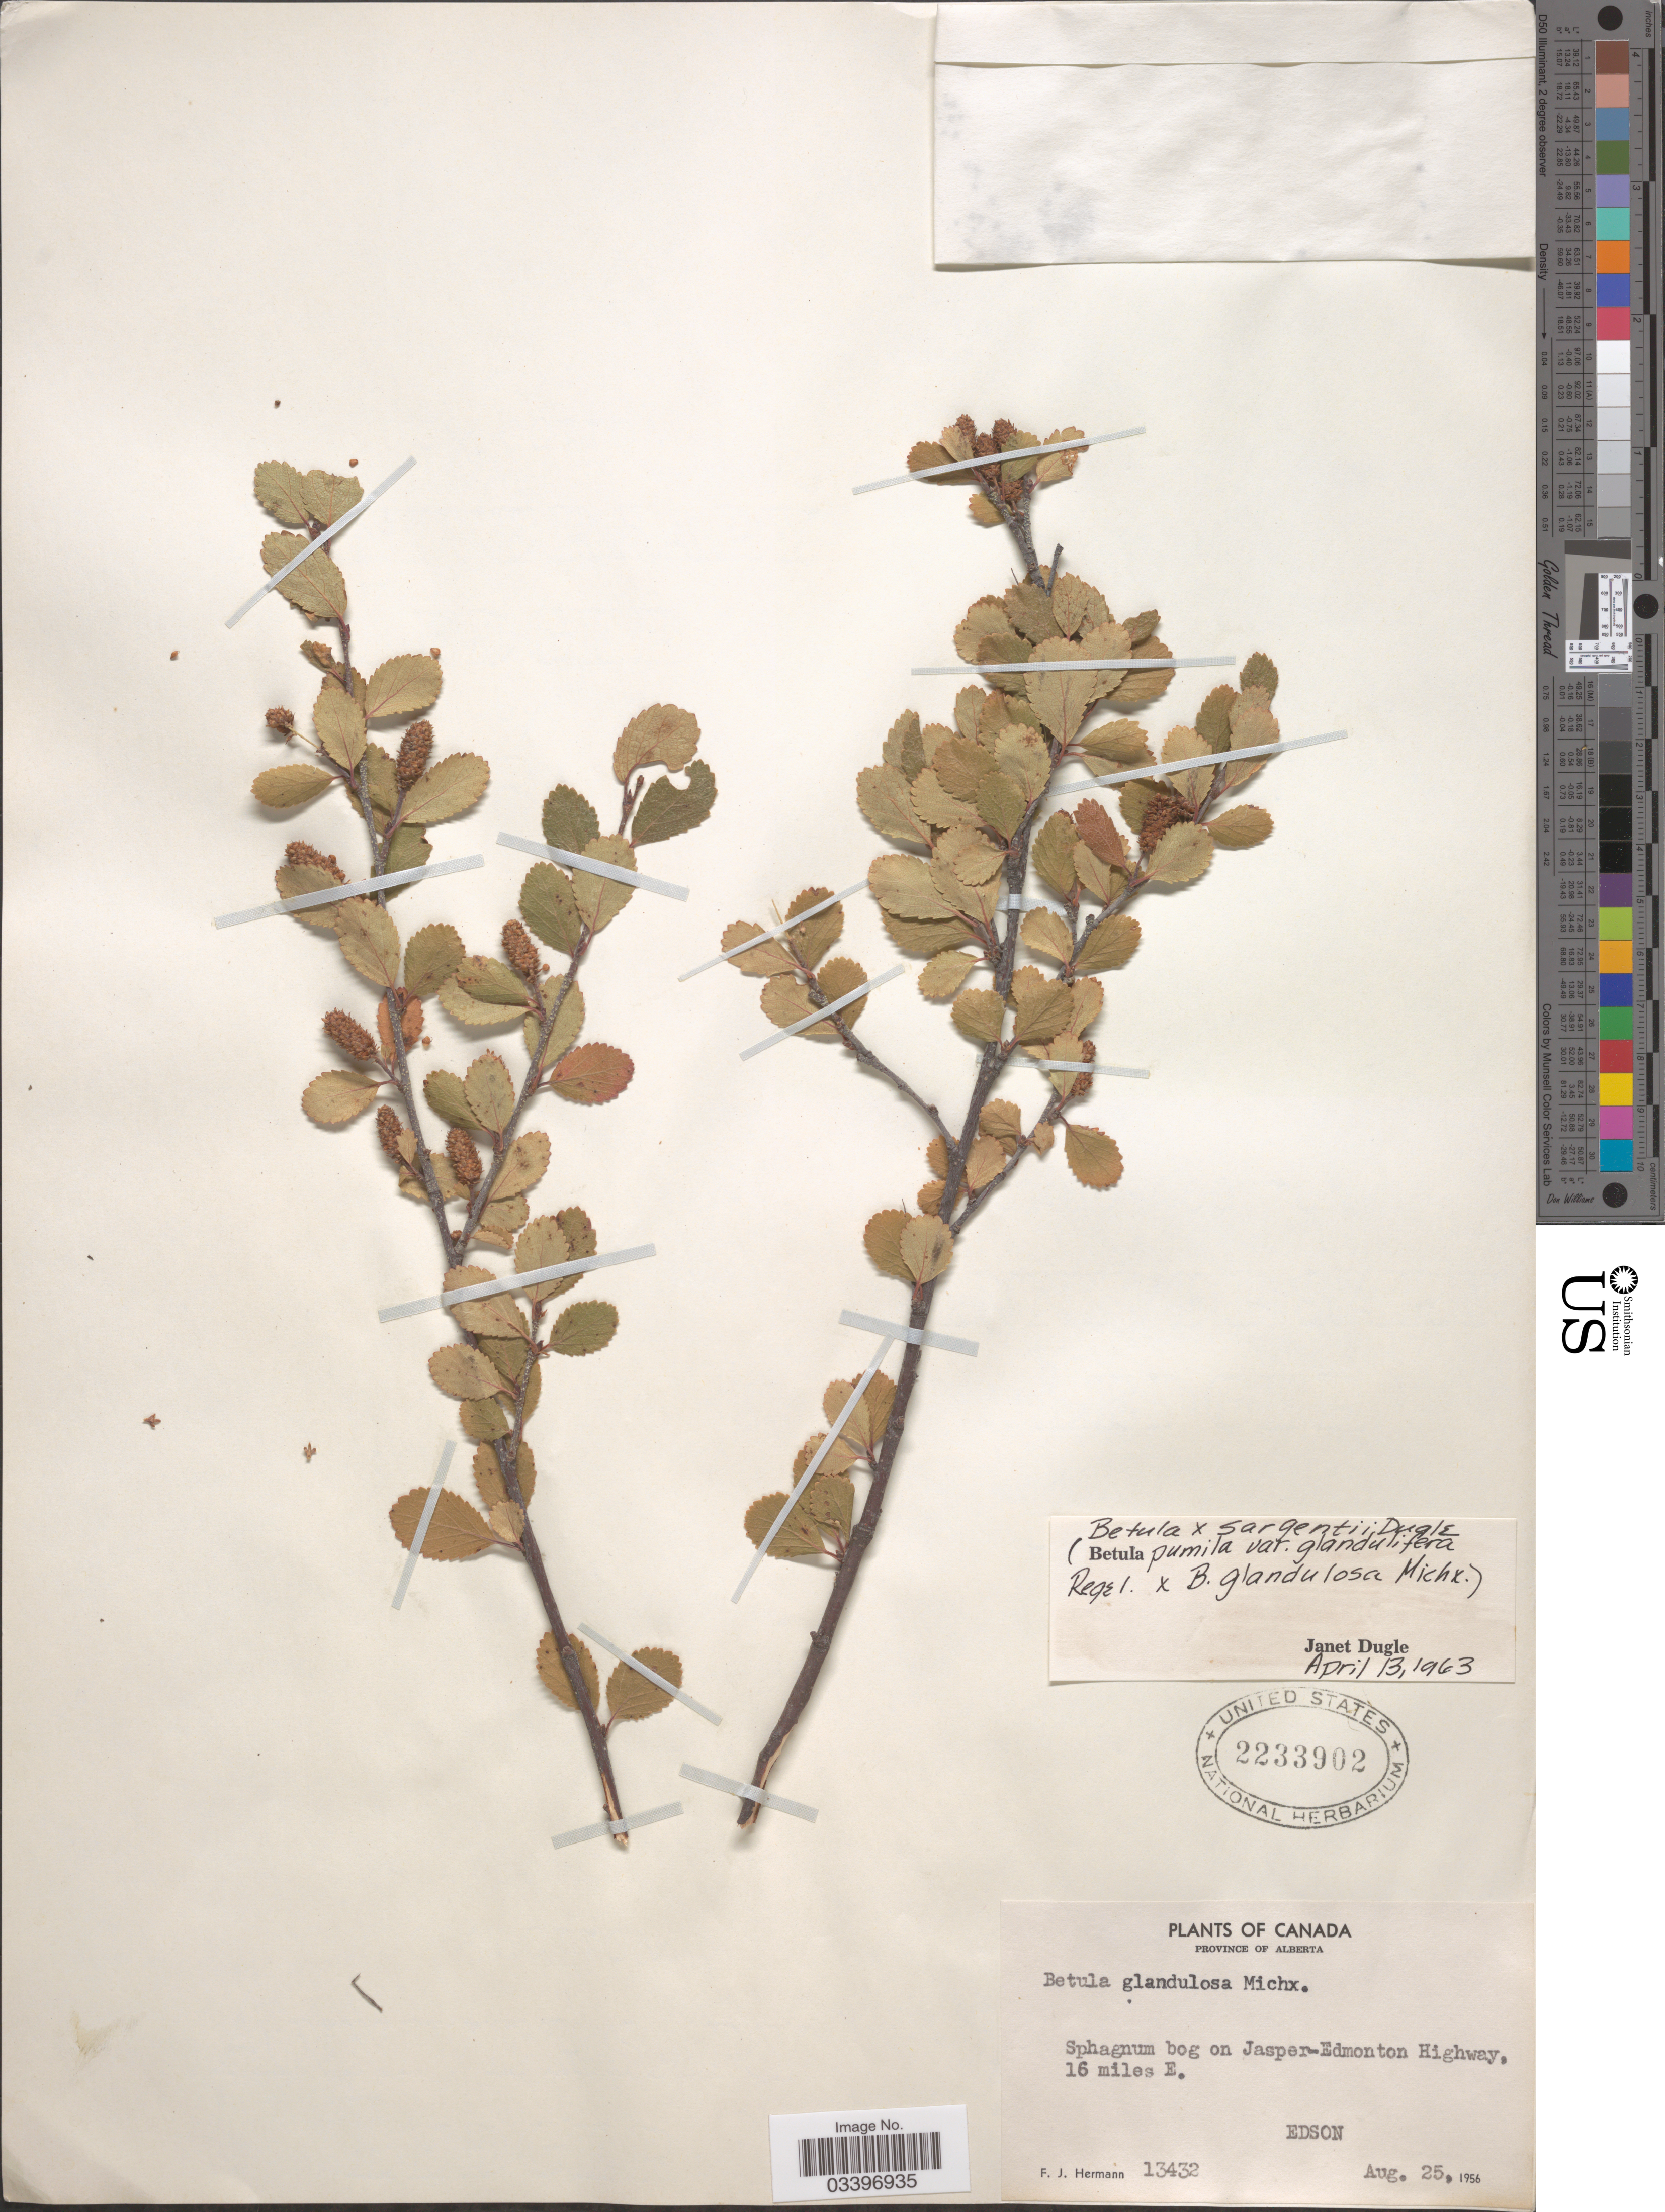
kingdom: Plantae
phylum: Tracheophyta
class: Magnoliopsida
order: Fagales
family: Betulaceae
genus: Betula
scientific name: Betula x sargentii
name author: Dugle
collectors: F. J. Hermann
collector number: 13432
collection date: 1956-08-25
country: Canada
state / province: Alberta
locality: Sphagnum bog on Jasper-Edmonton Highway, 16 miles E. Edson.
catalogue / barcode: US 2233902